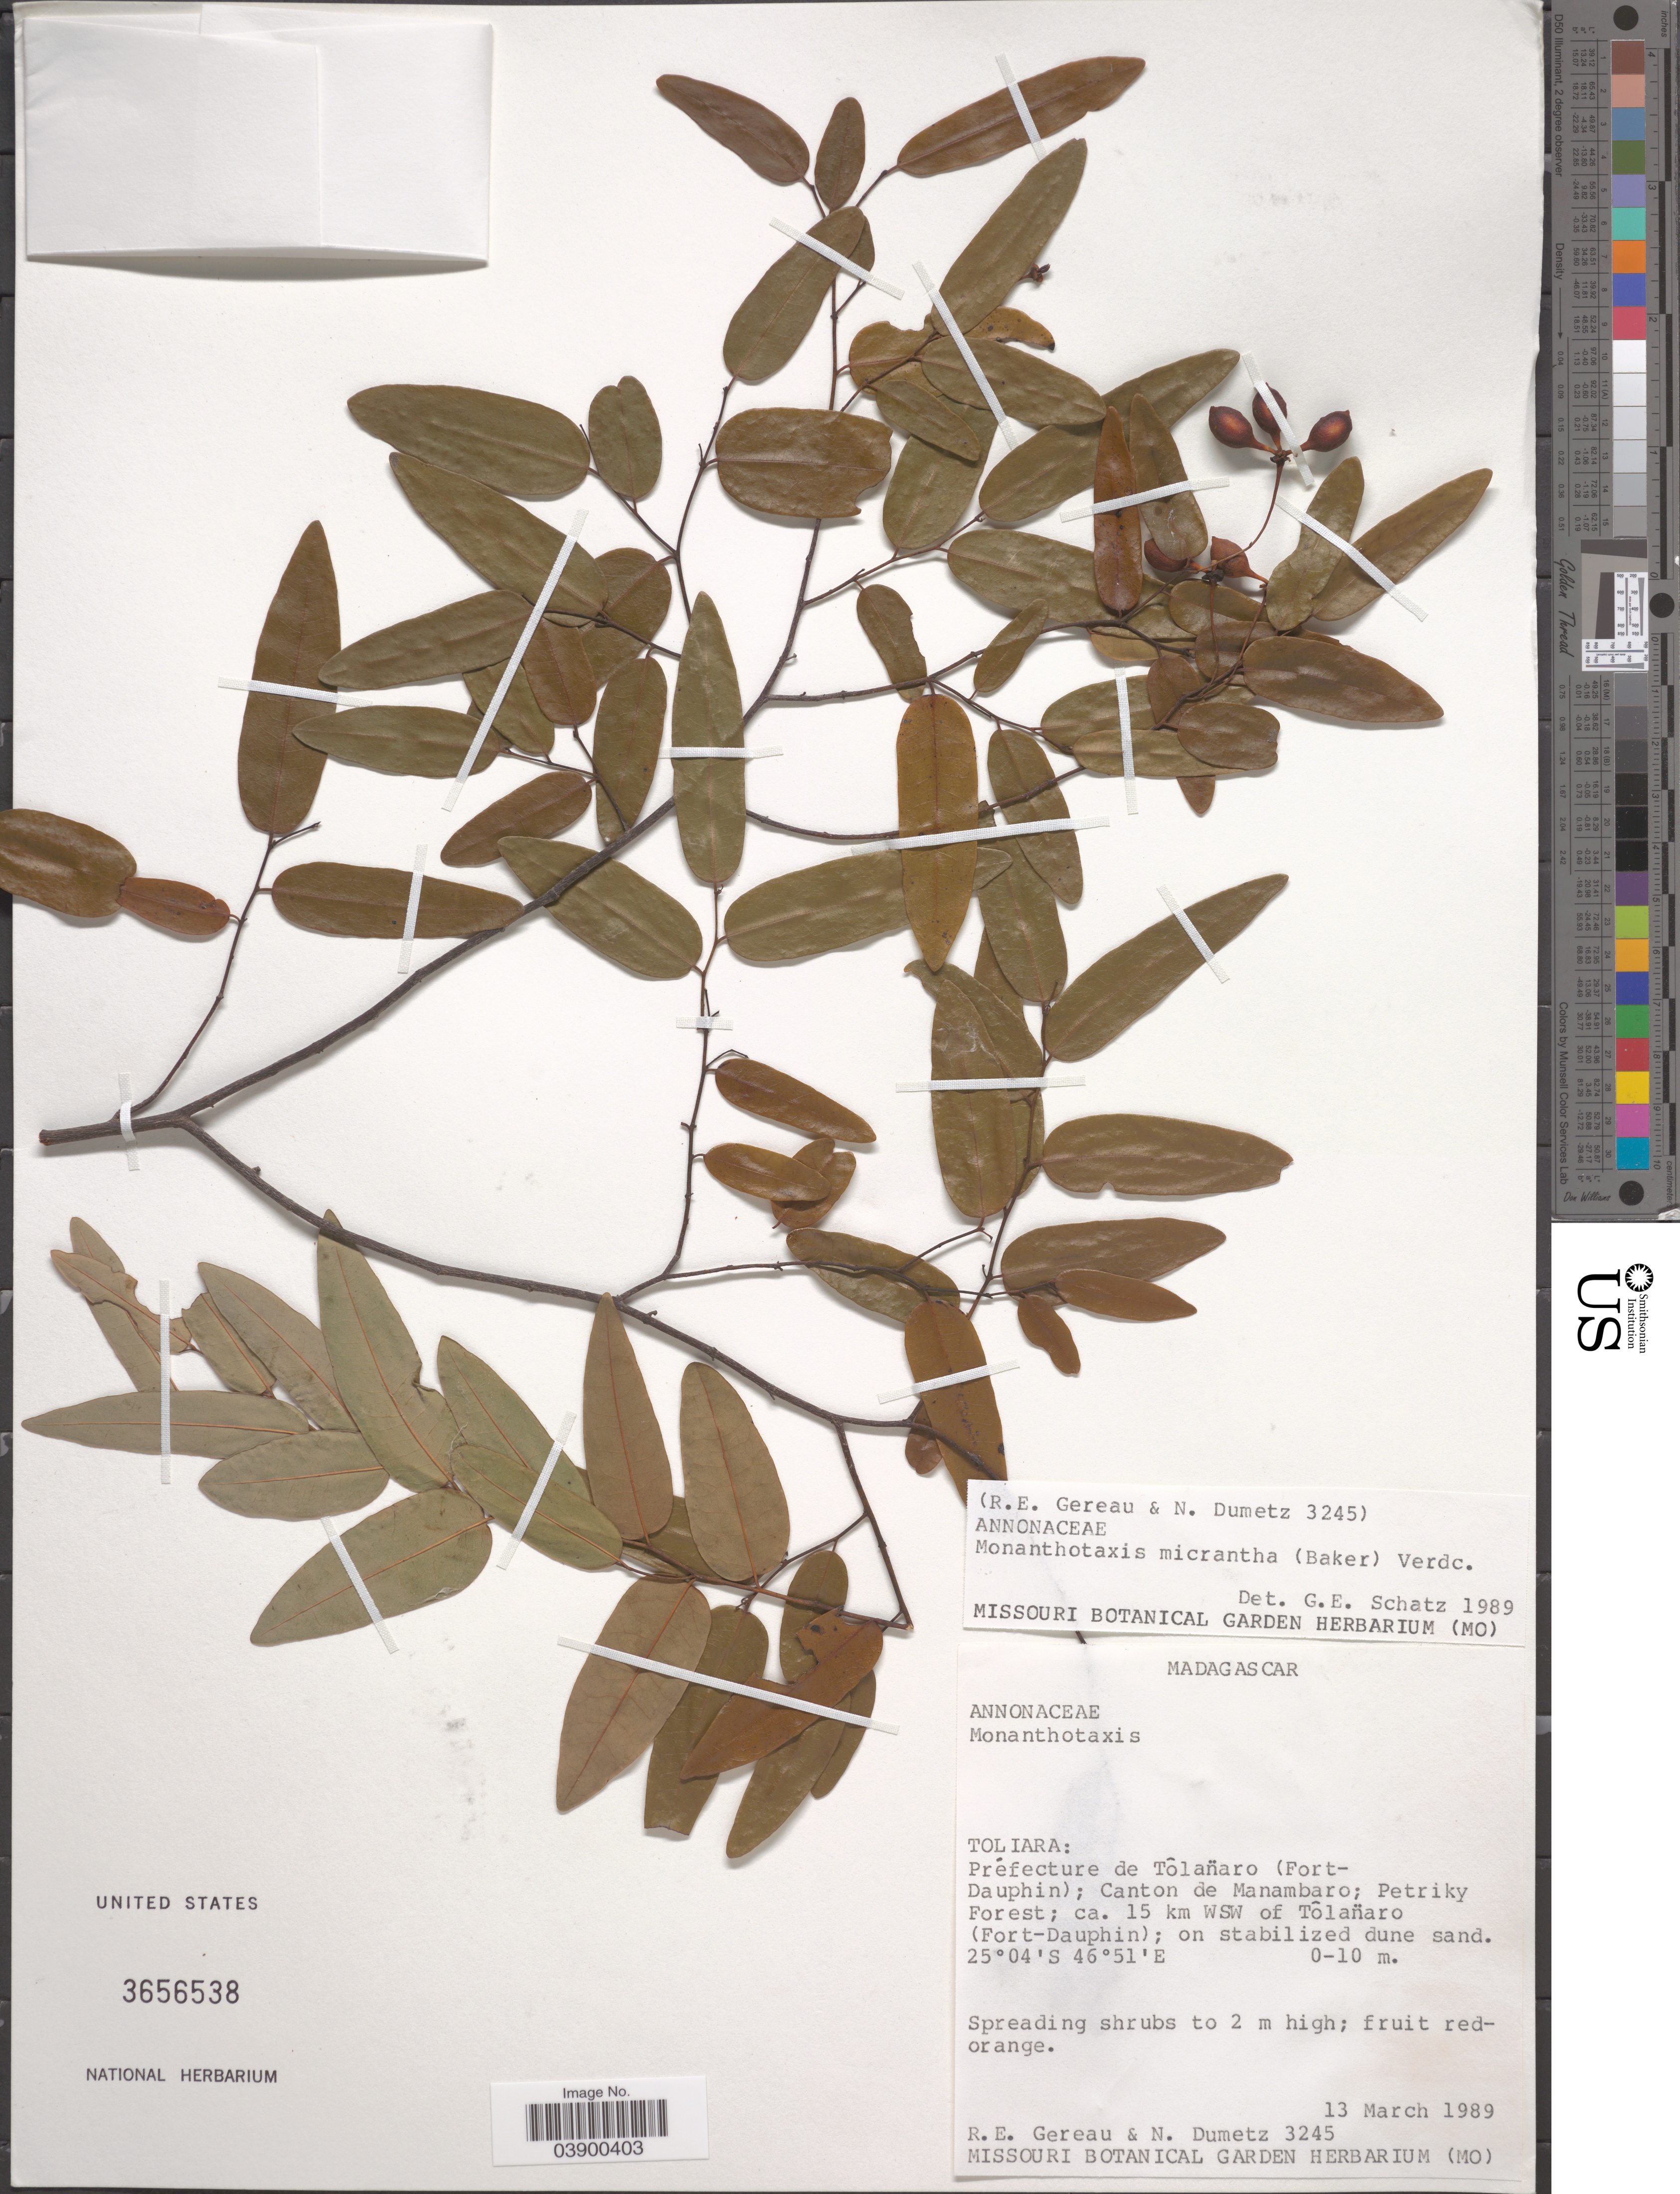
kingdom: Plantae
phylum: Tracheophyta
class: Magnoliopsida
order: Magnoliales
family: Annonaceae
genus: Monanthotaxis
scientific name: Monanthotaxis micrantha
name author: (Baker) Verdc.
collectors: R. Gereau & N. Dumetz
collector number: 3245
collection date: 1989-03-13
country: Madagascar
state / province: Anosy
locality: Préfecture de Tôlanaro (Fort Dauphin); Canton de Manambaro; Petriky Forest; ca. 15 km WSW of Tôlanaro (Fort-Dauphin).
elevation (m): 0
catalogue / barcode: US 3656538